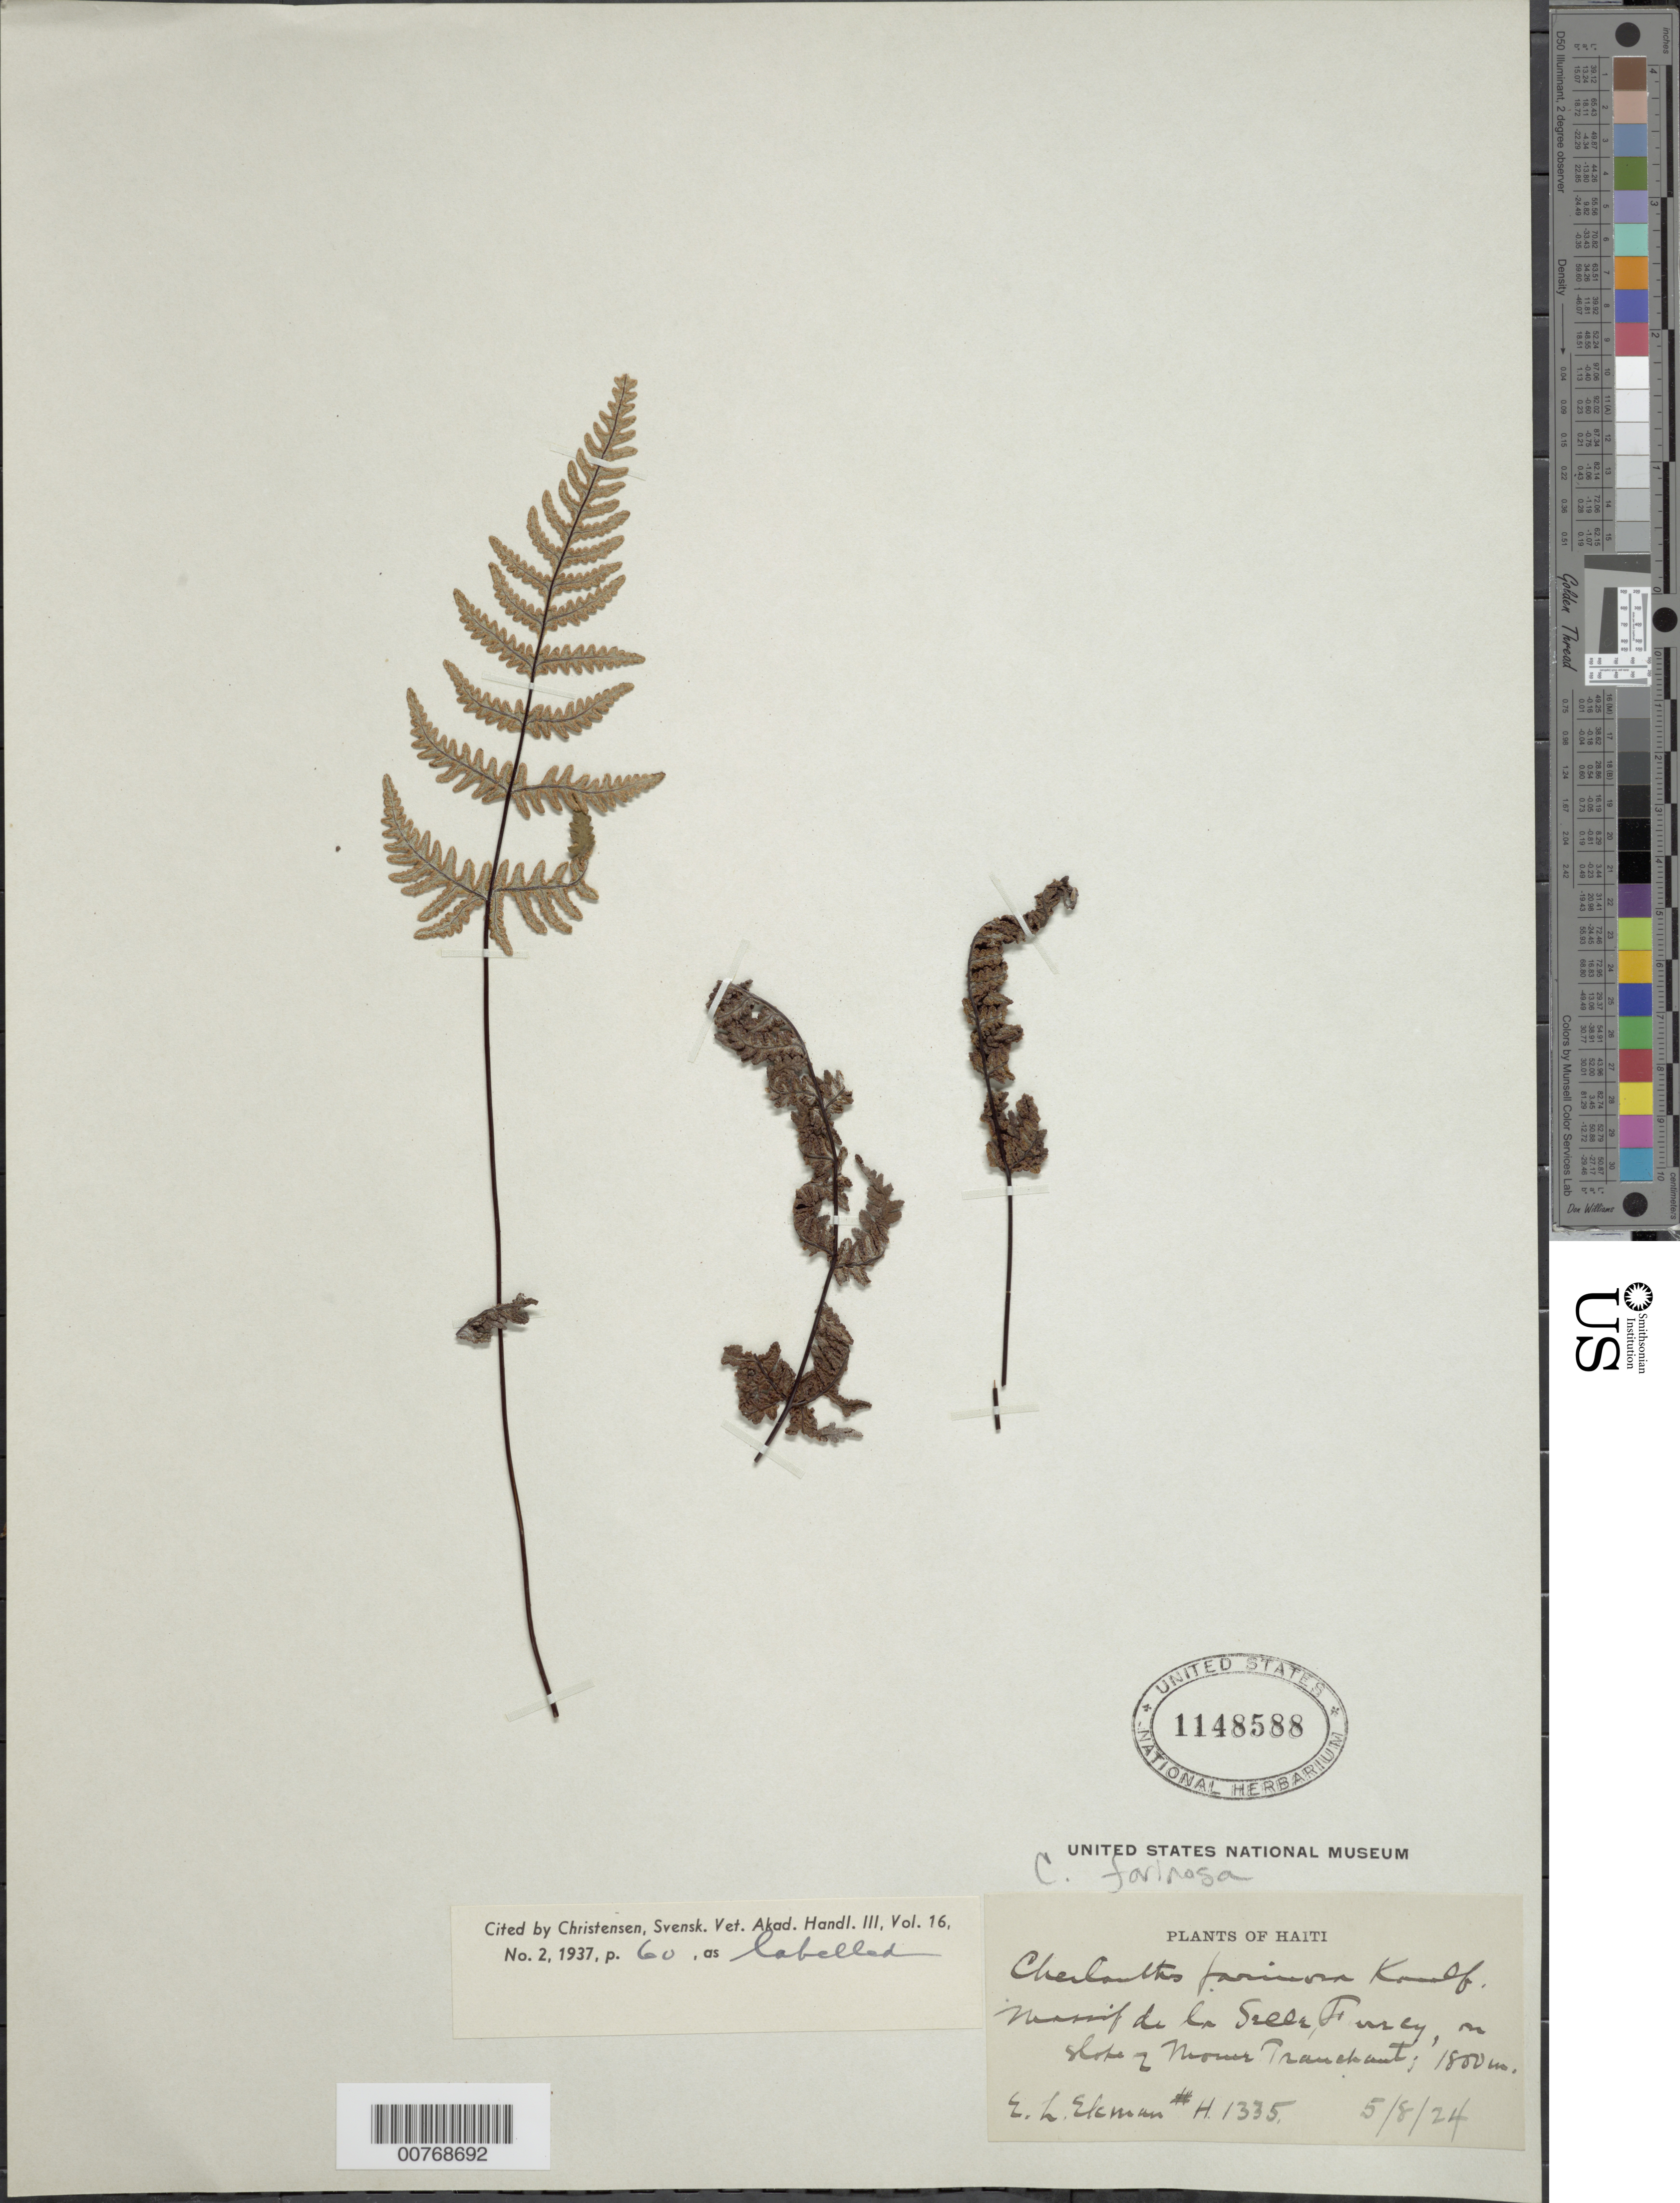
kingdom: Plantae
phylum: Tracheophyta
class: Polypodiopsida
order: Polypodiales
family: Pteridaceae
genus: Aleuritopteris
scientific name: Aleuritopteris farinosa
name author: (Forssk.) Fée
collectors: E. L. Ekman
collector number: H 1335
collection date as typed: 05 Aug 1924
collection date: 1924-08-05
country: Haiti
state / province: Ouest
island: Hispaniola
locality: Massif de la Selle, Furcy, on slopes of Mount Tranchant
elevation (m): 1800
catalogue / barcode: US 1148588